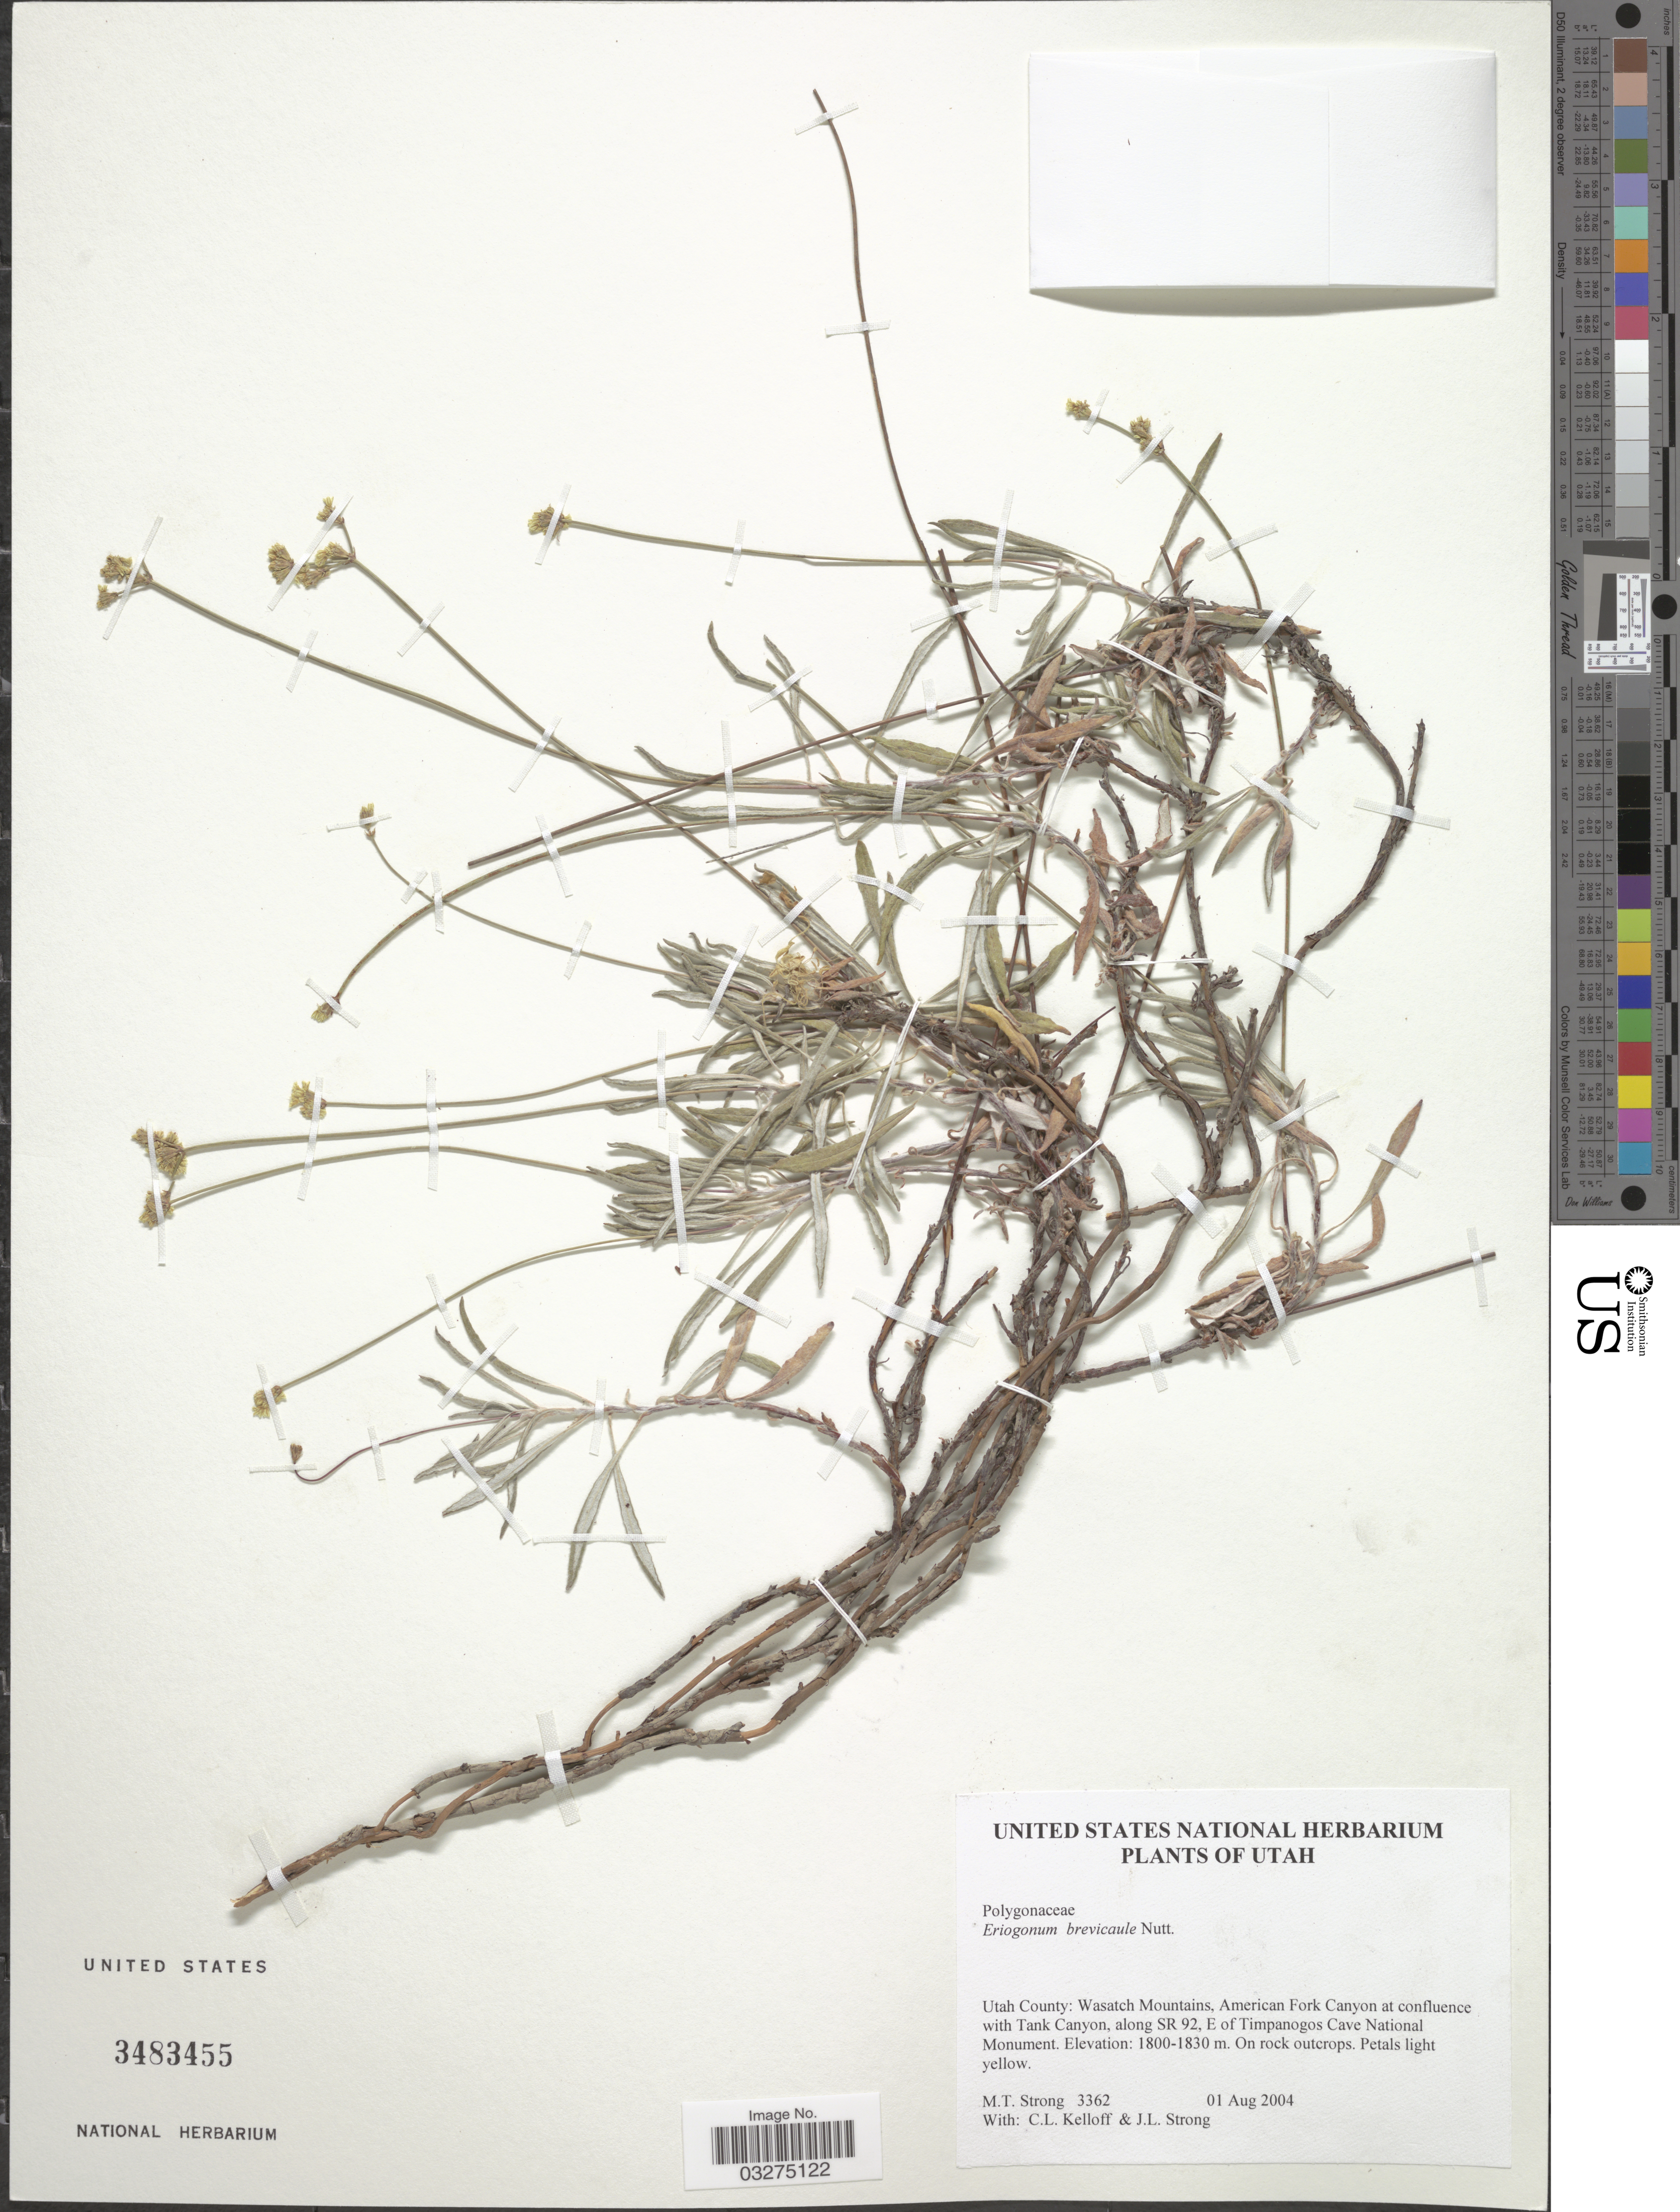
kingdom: Plantae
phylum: Tracheophyta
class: Magnoliopsida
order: Caryophyllales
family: Polygonaceae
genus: Eriogonum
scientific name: Eriogonum brevicaule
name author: Nutt.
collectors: M. T. Strong, C. L. Kelloff & J. Strong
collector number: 3362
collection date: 2004-08-01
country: United States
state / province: Utah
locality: Utah County: Wasatch Mountains, American Fork Canyon at confluence with Tank Canyon, along SR92, E of Timpanogos Cave National Monument.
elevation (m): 1800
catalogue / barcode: US 3483455